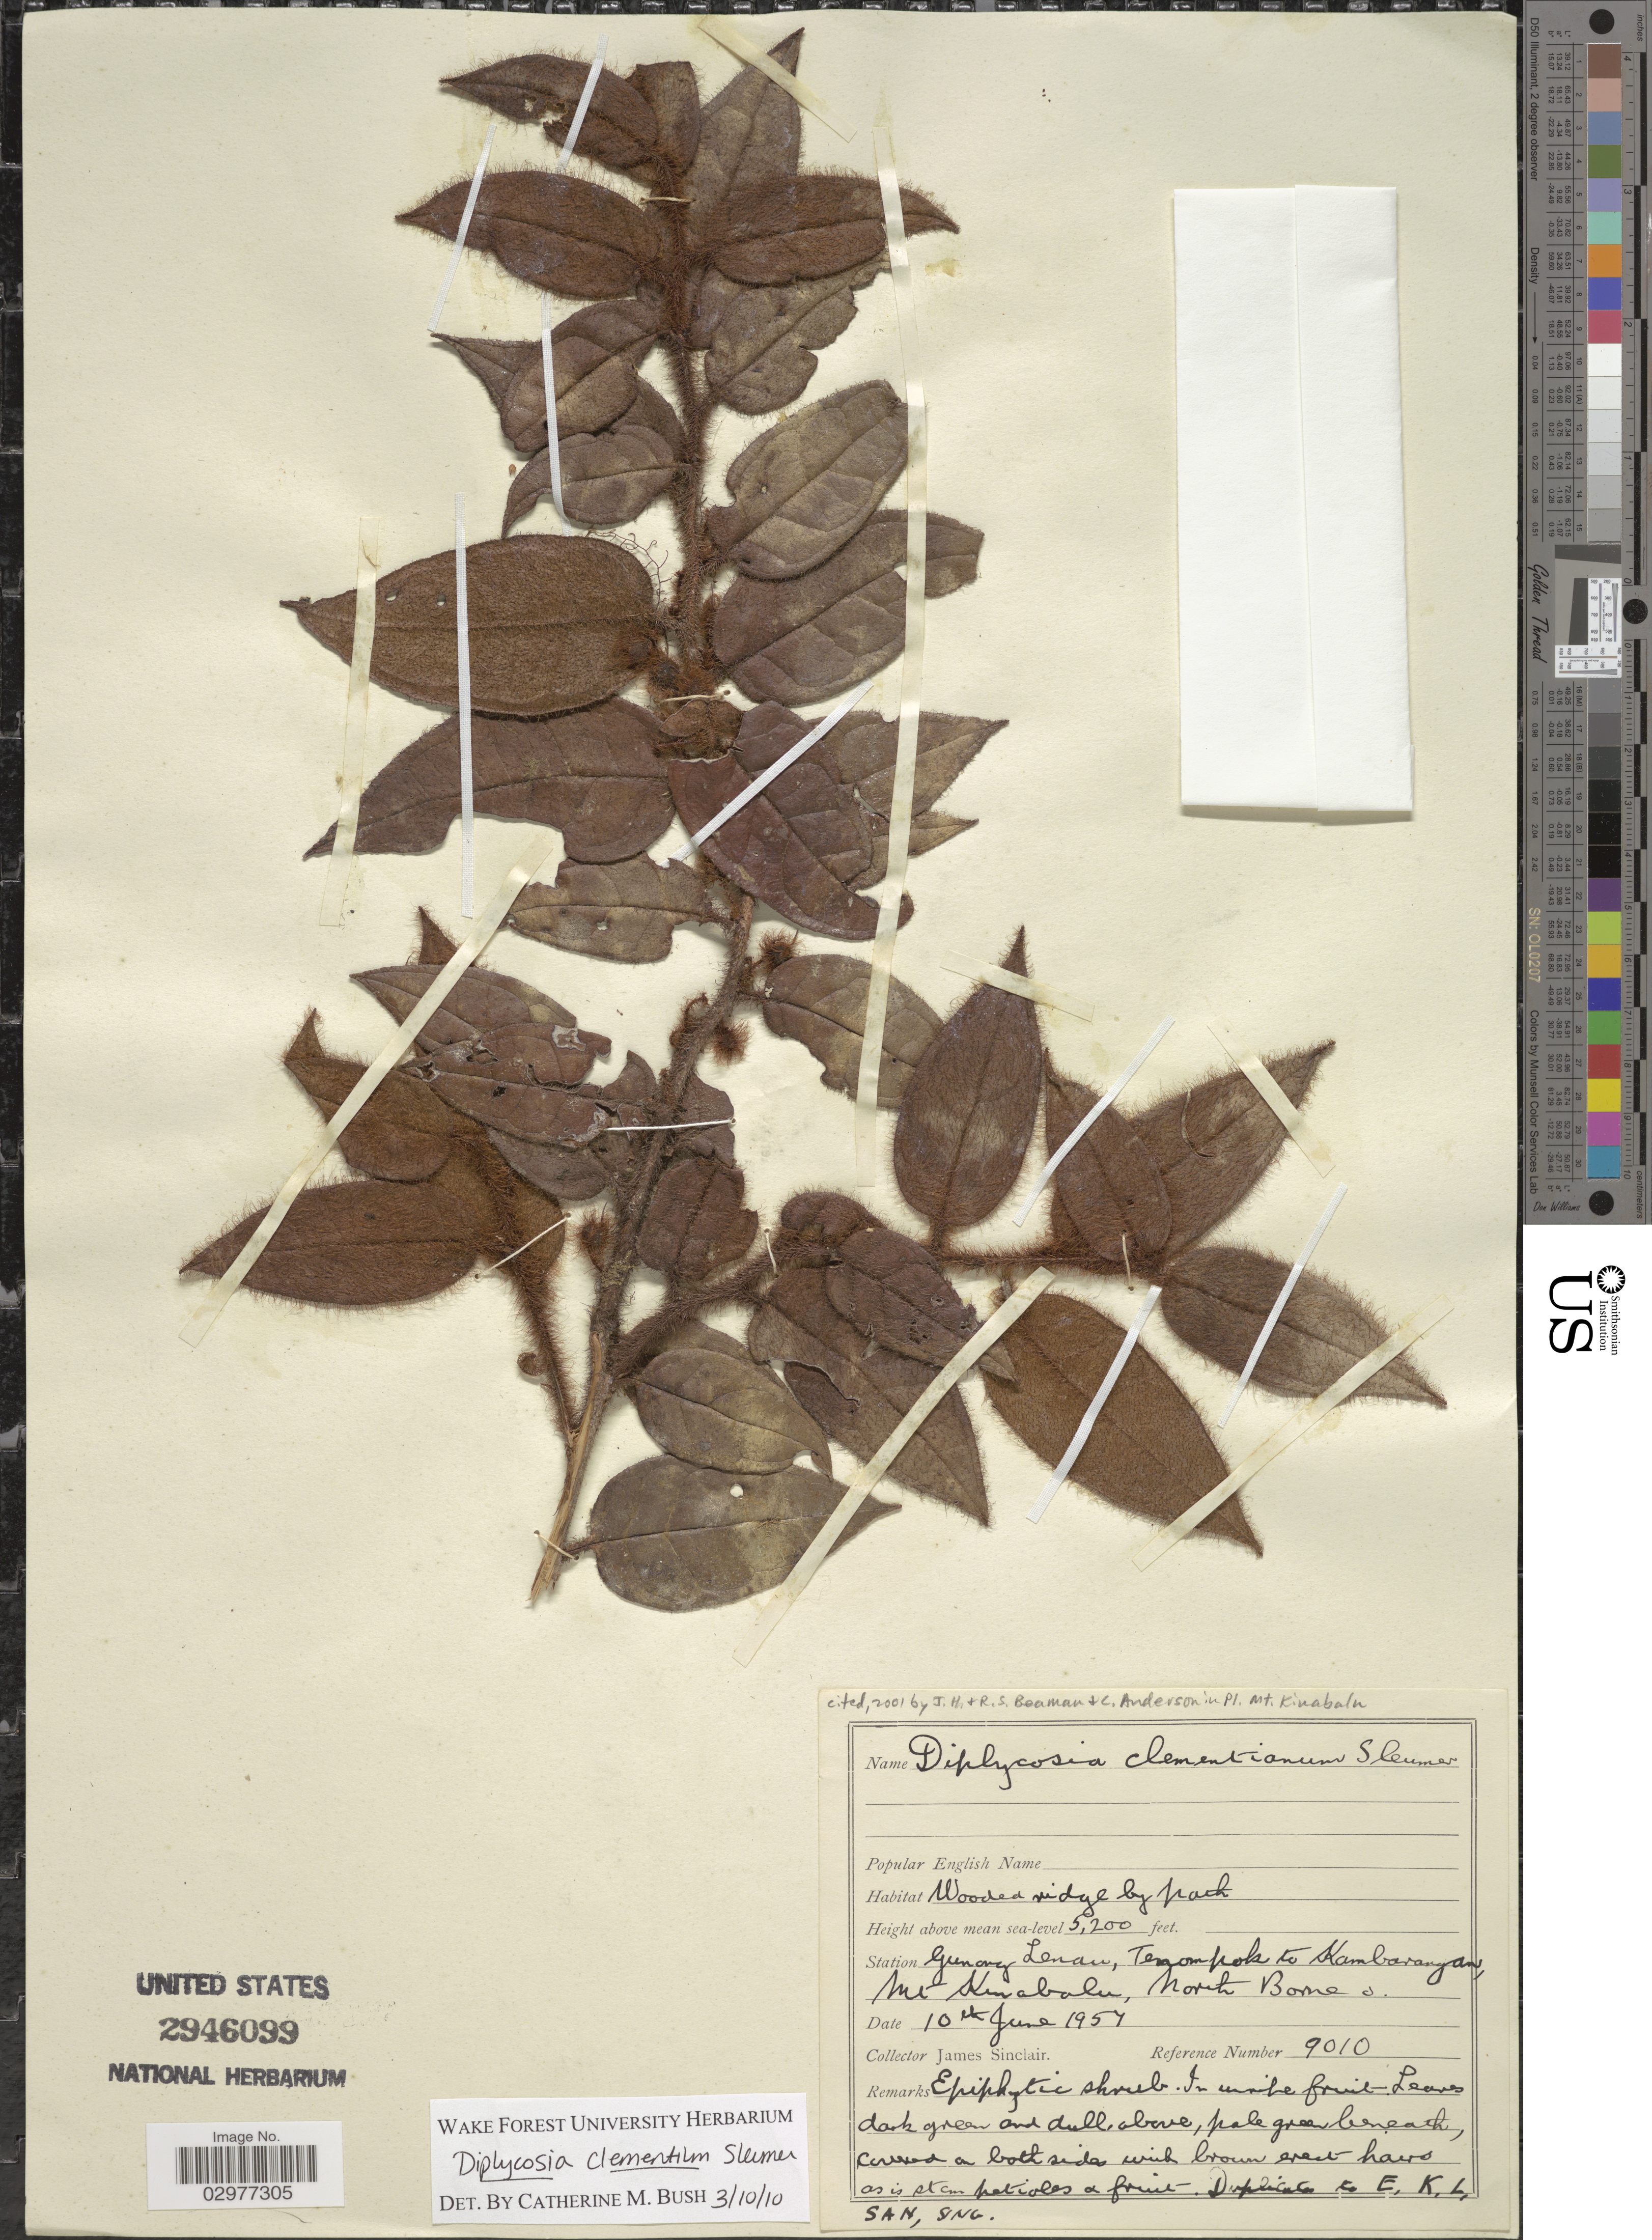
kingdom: Plantae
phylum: Tracheophyta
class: Magnoliopsida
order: Ericales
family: Ericaceae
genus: Diplycosia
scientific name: Diplycosia clementium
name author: Sleumer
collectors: J. Sinclair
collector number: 9010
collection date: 1957-06-10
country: Malaysia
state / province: Sabah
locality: Station Genorg Lenau, Tenompols to Kambarangan, Mt. Kinabalu, North Borneo.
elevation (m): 1585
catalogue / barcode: US 2946099